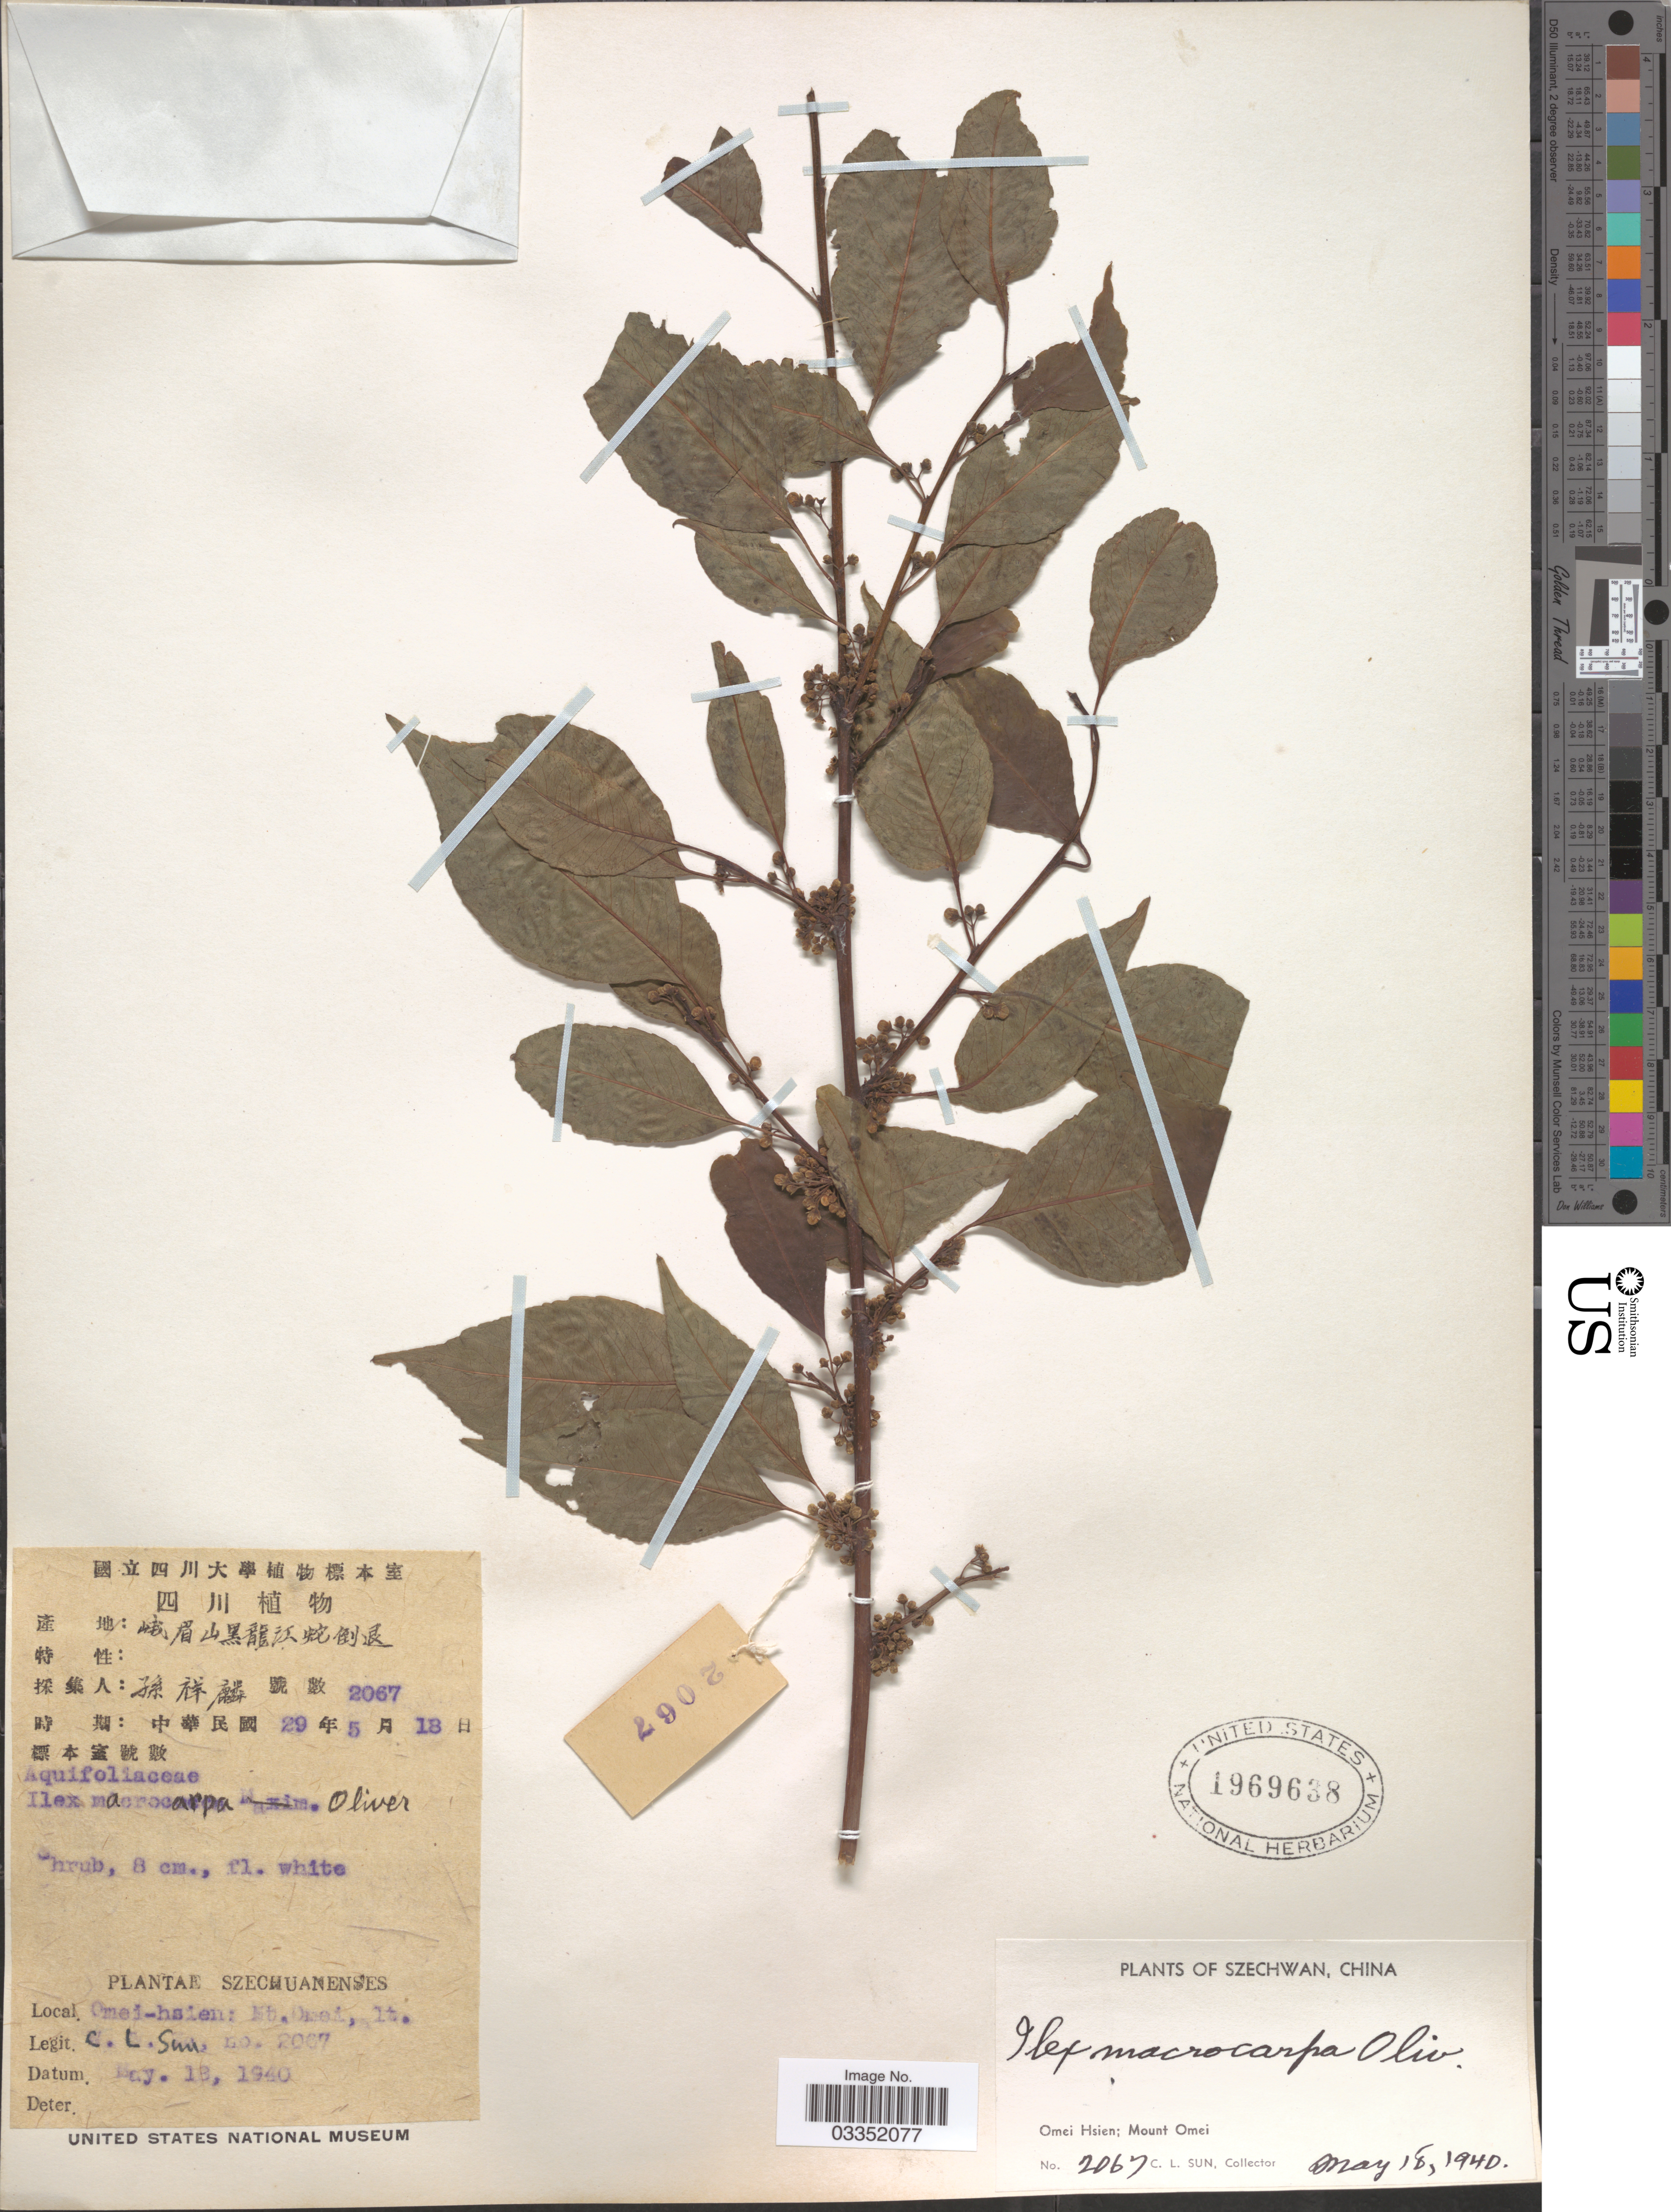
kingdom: Plantae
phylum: Tracheophyta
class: Magnoliopsida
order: Aquifoliales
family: Aquifoliaceae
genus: Ilex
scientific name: Ilex macrocarpa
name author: Oliv.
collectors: C. Sun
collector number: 2067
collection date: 1940-05-18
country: China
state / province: Sichuan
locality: Szechwan. Omei Hsien; Mount Omei.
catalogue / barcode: US 1969638